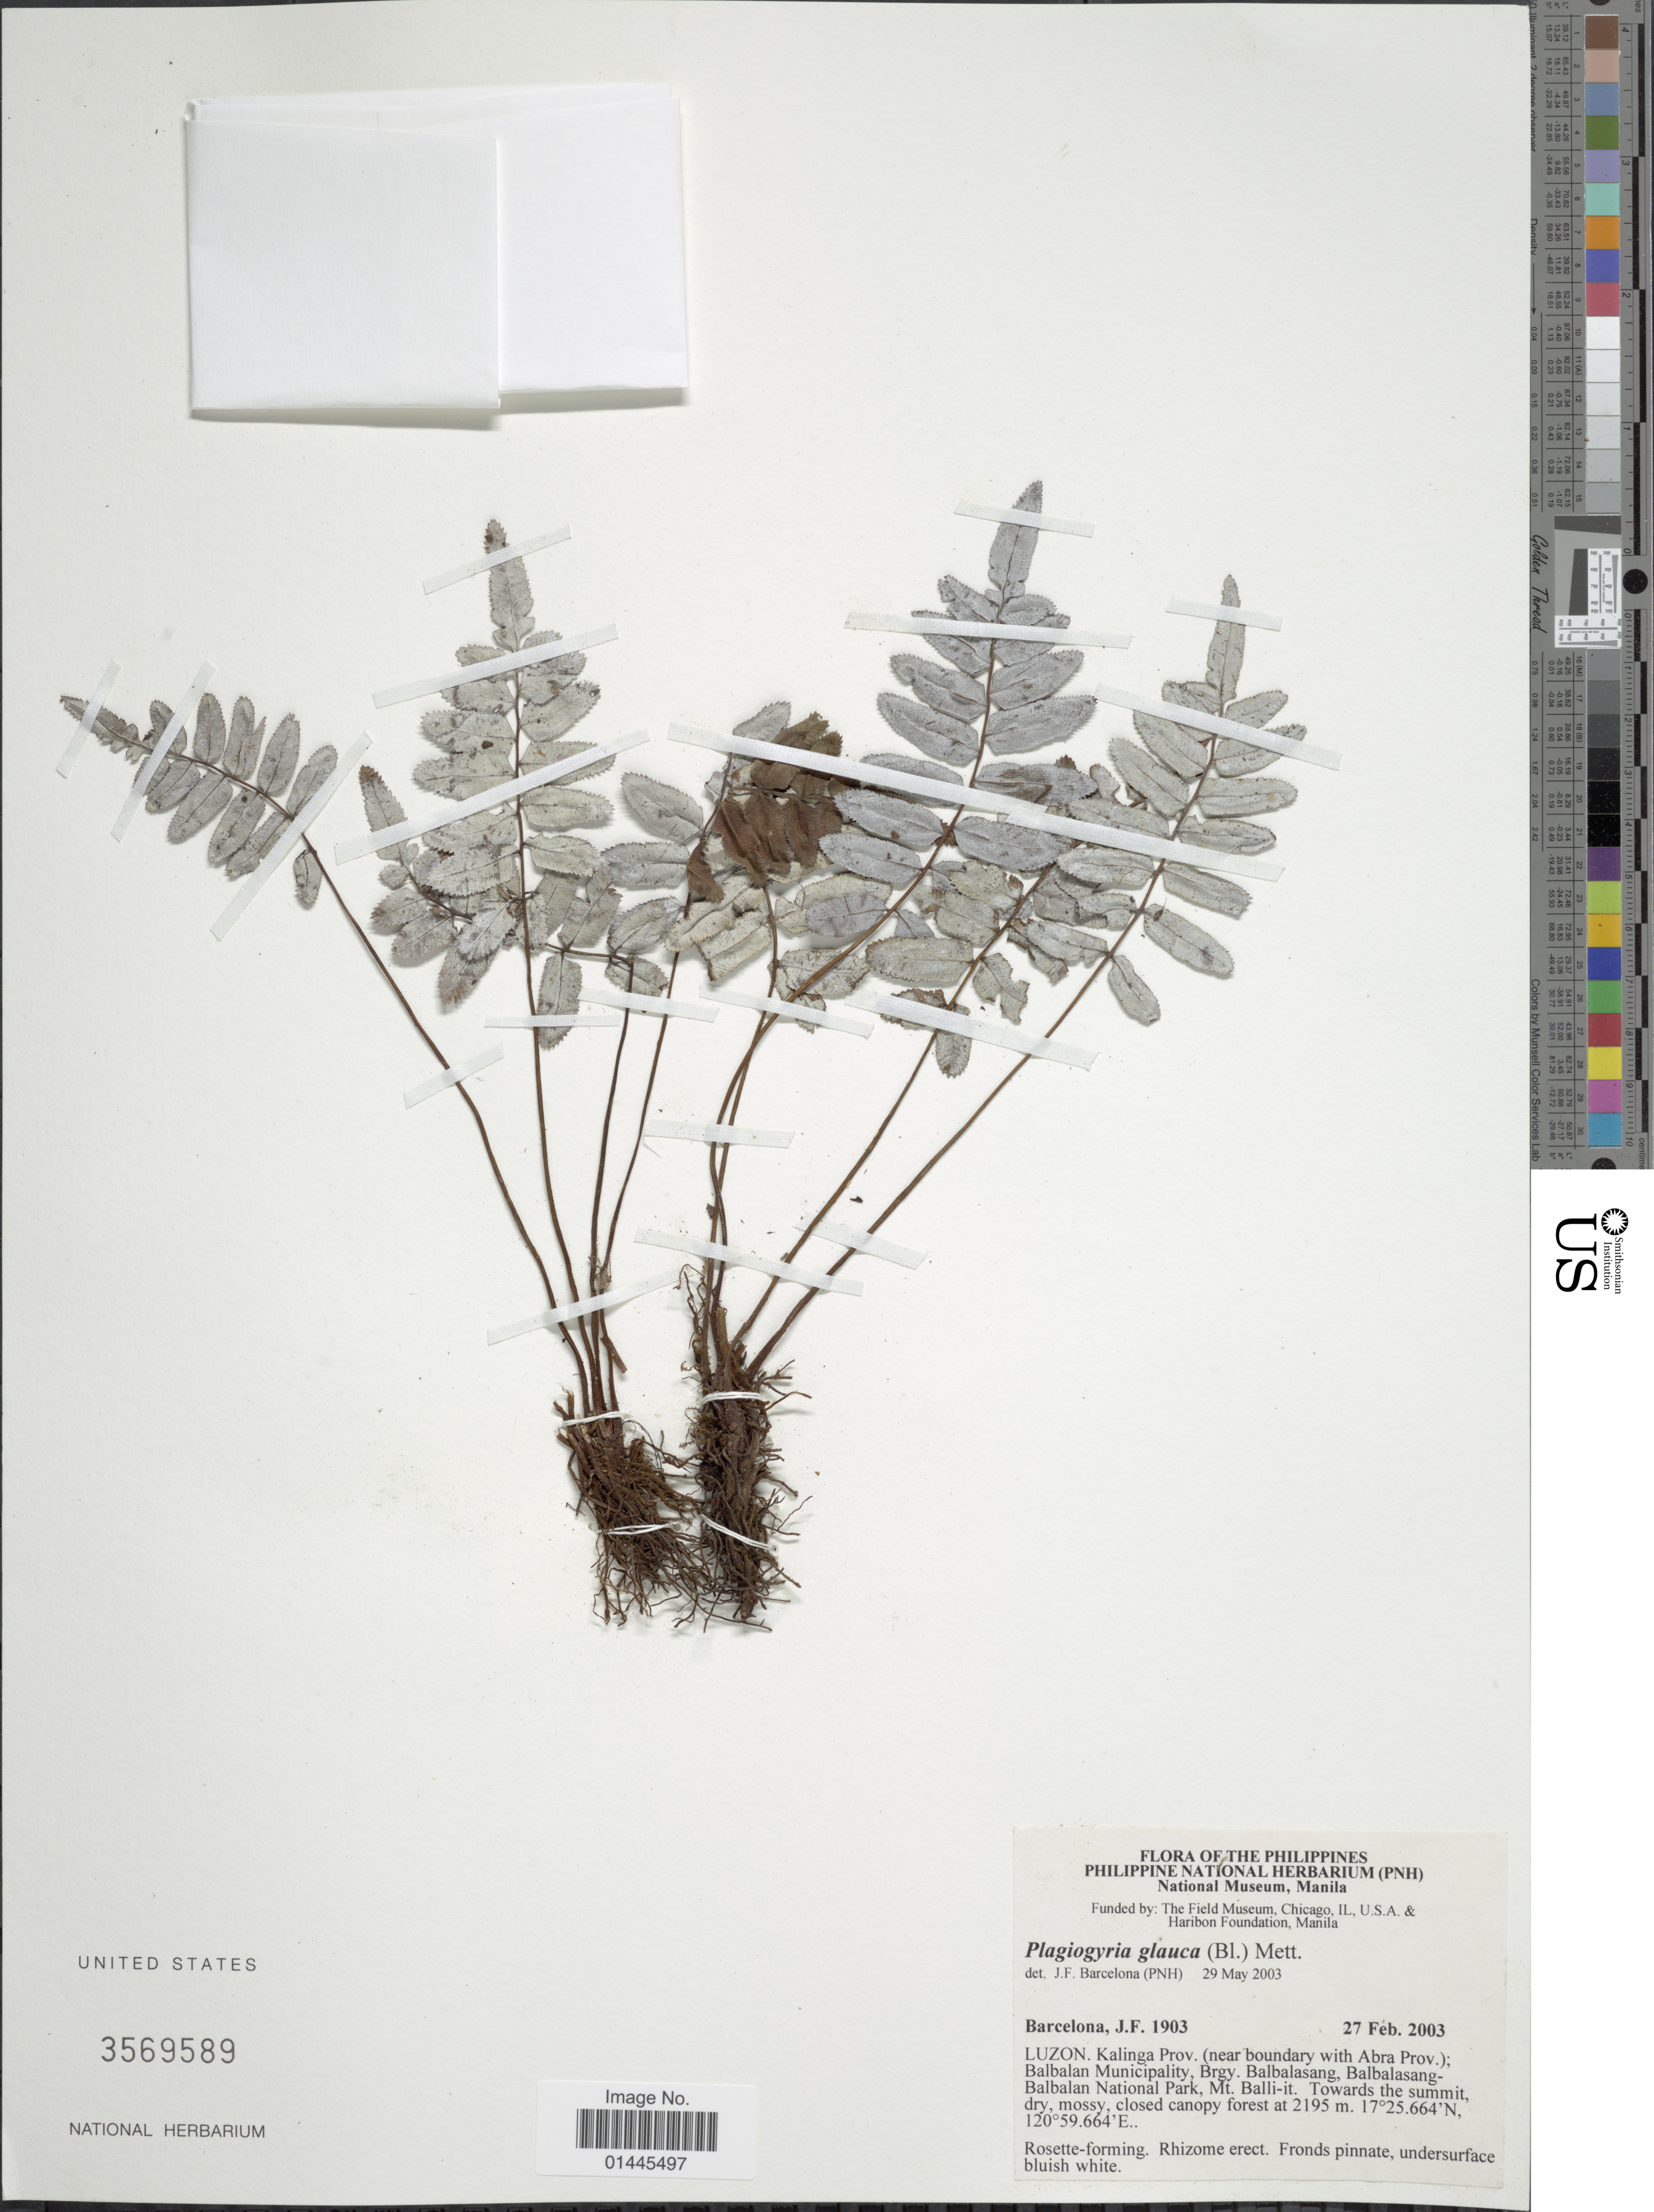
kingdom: Plantae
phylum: Tracheophyta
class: Polypodiopsida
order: Cyatheales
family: Plagiogyriaceae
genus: Plagiogyria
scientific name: Plagiogyria glauca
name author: (Blume) Mett.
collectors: J. F. Barcelona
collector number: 1903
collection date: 2003-02-27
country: Philippines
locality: Luzon, Kalinga Prov. (near boundary with Abra Prov.); Balbalan Municipality, Brgy. Balbalasang, Balbalasang-Balbalan National Park, Mt. Balli-it.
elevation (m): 2195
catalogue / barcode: US 3569589